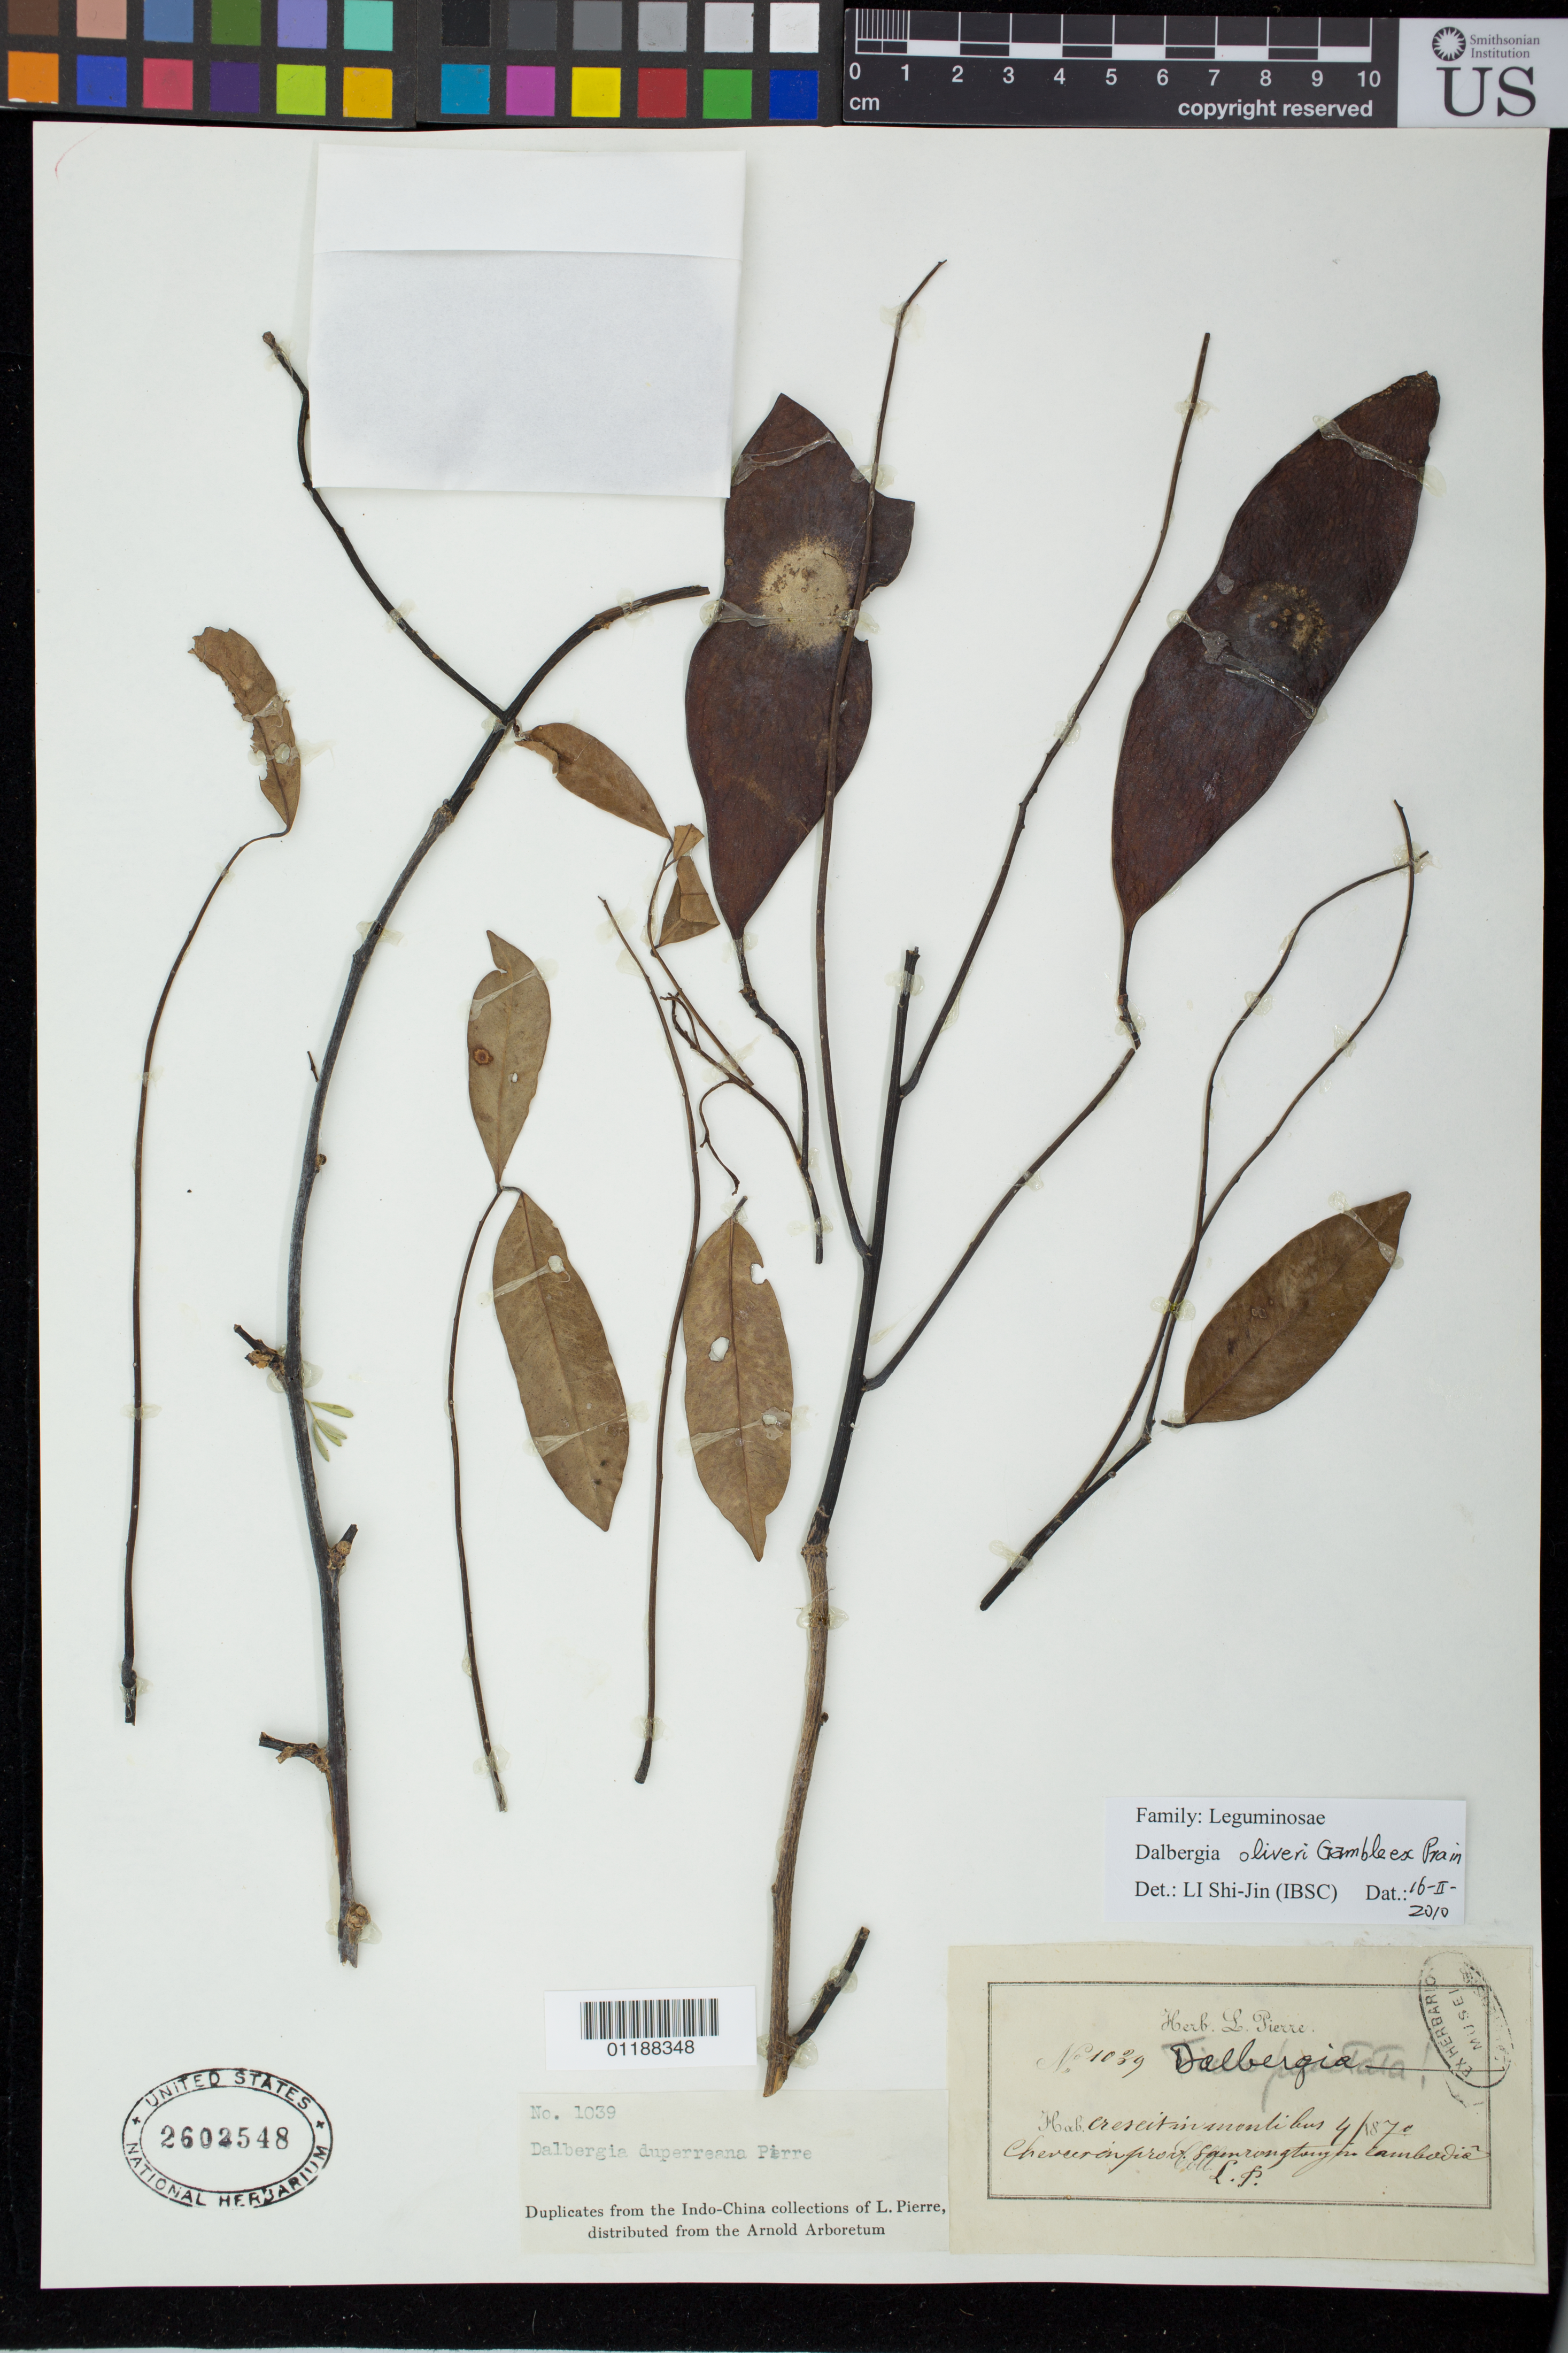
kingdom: Plantae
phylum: Tracheophyta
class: Magnoliopsida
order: Fabales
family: Fabaceae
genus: Dalbergia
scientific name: Dalbergia duperreana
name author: Pierre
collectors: L. Pierre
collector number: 1039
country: Cambodia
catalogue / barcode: US 2602548